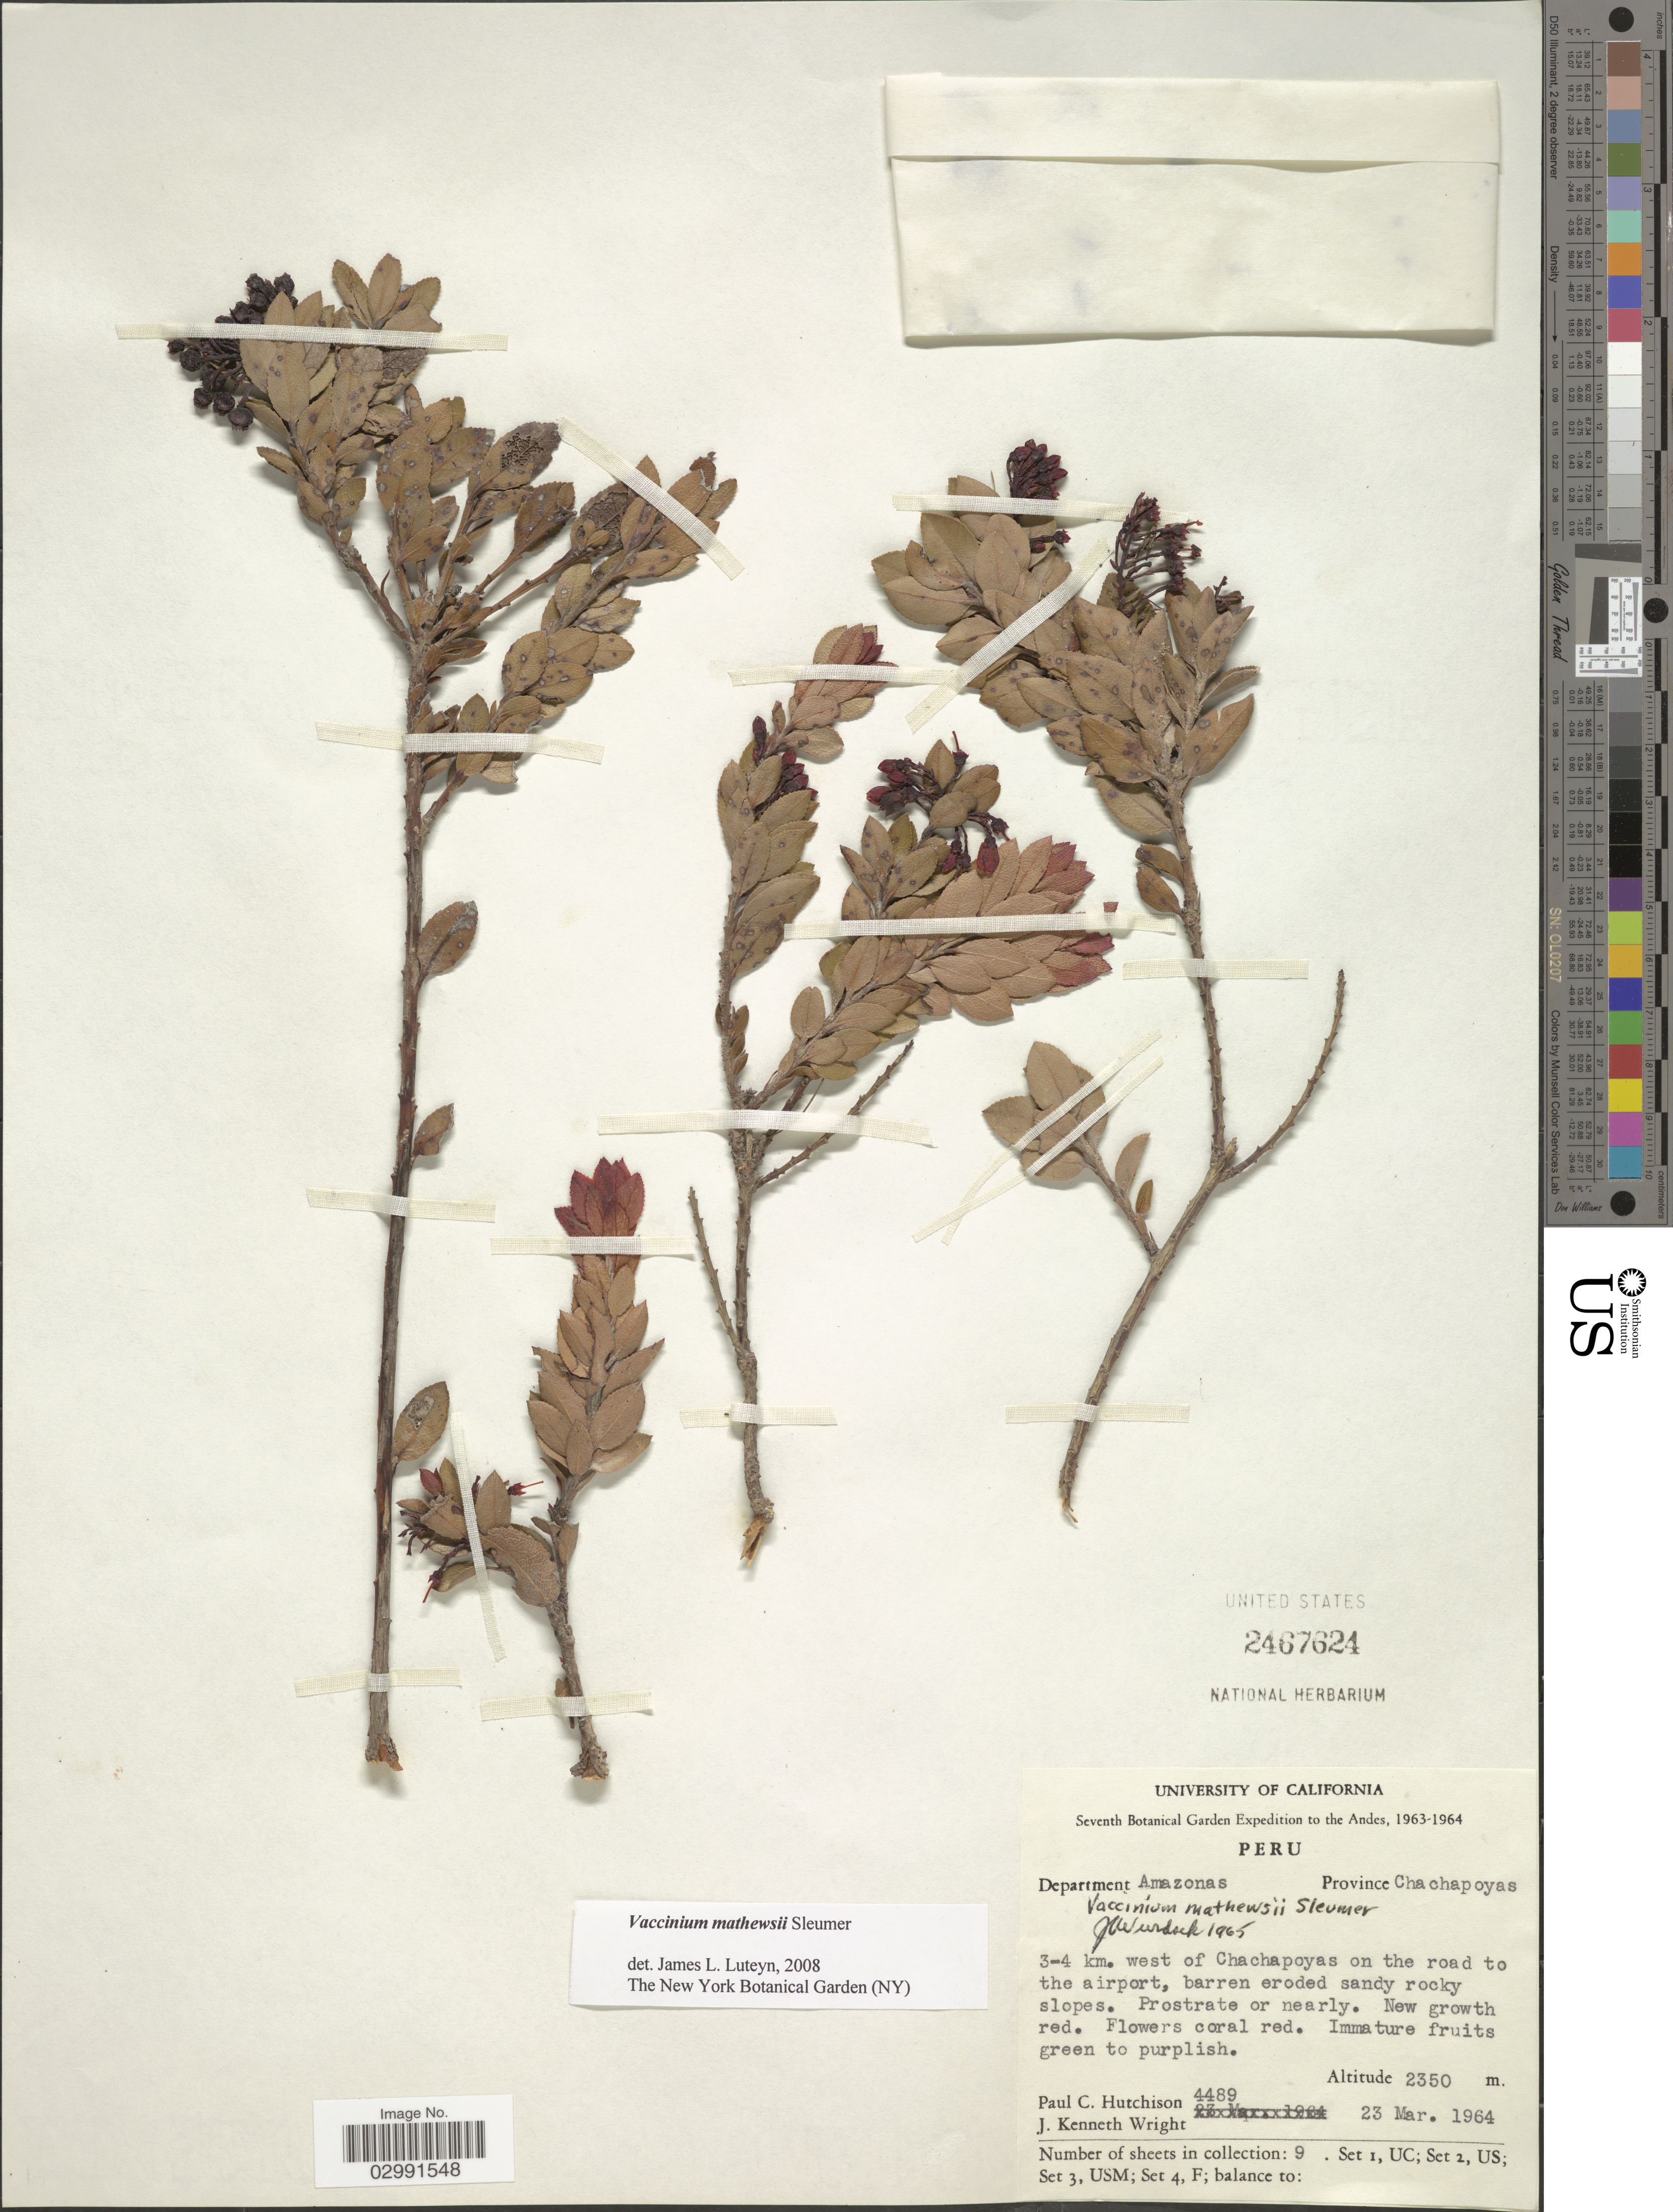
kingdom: Plantae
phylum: Tracheophyta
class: Magnoliopsida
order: Ericales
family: Ericaceae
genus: Vaccinium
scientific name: Vaccinium mathewsii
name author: Sleumer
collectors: P. C. Hutchison & J. K. Wright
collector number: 4489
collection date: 1964-03-23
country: Peru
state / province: Amazonas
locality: Department Amazonas. Province Chachapoyas. 3-4 km. west of Chachapoyas on the road to the airport.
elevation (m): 2350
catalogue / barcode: US 2467624